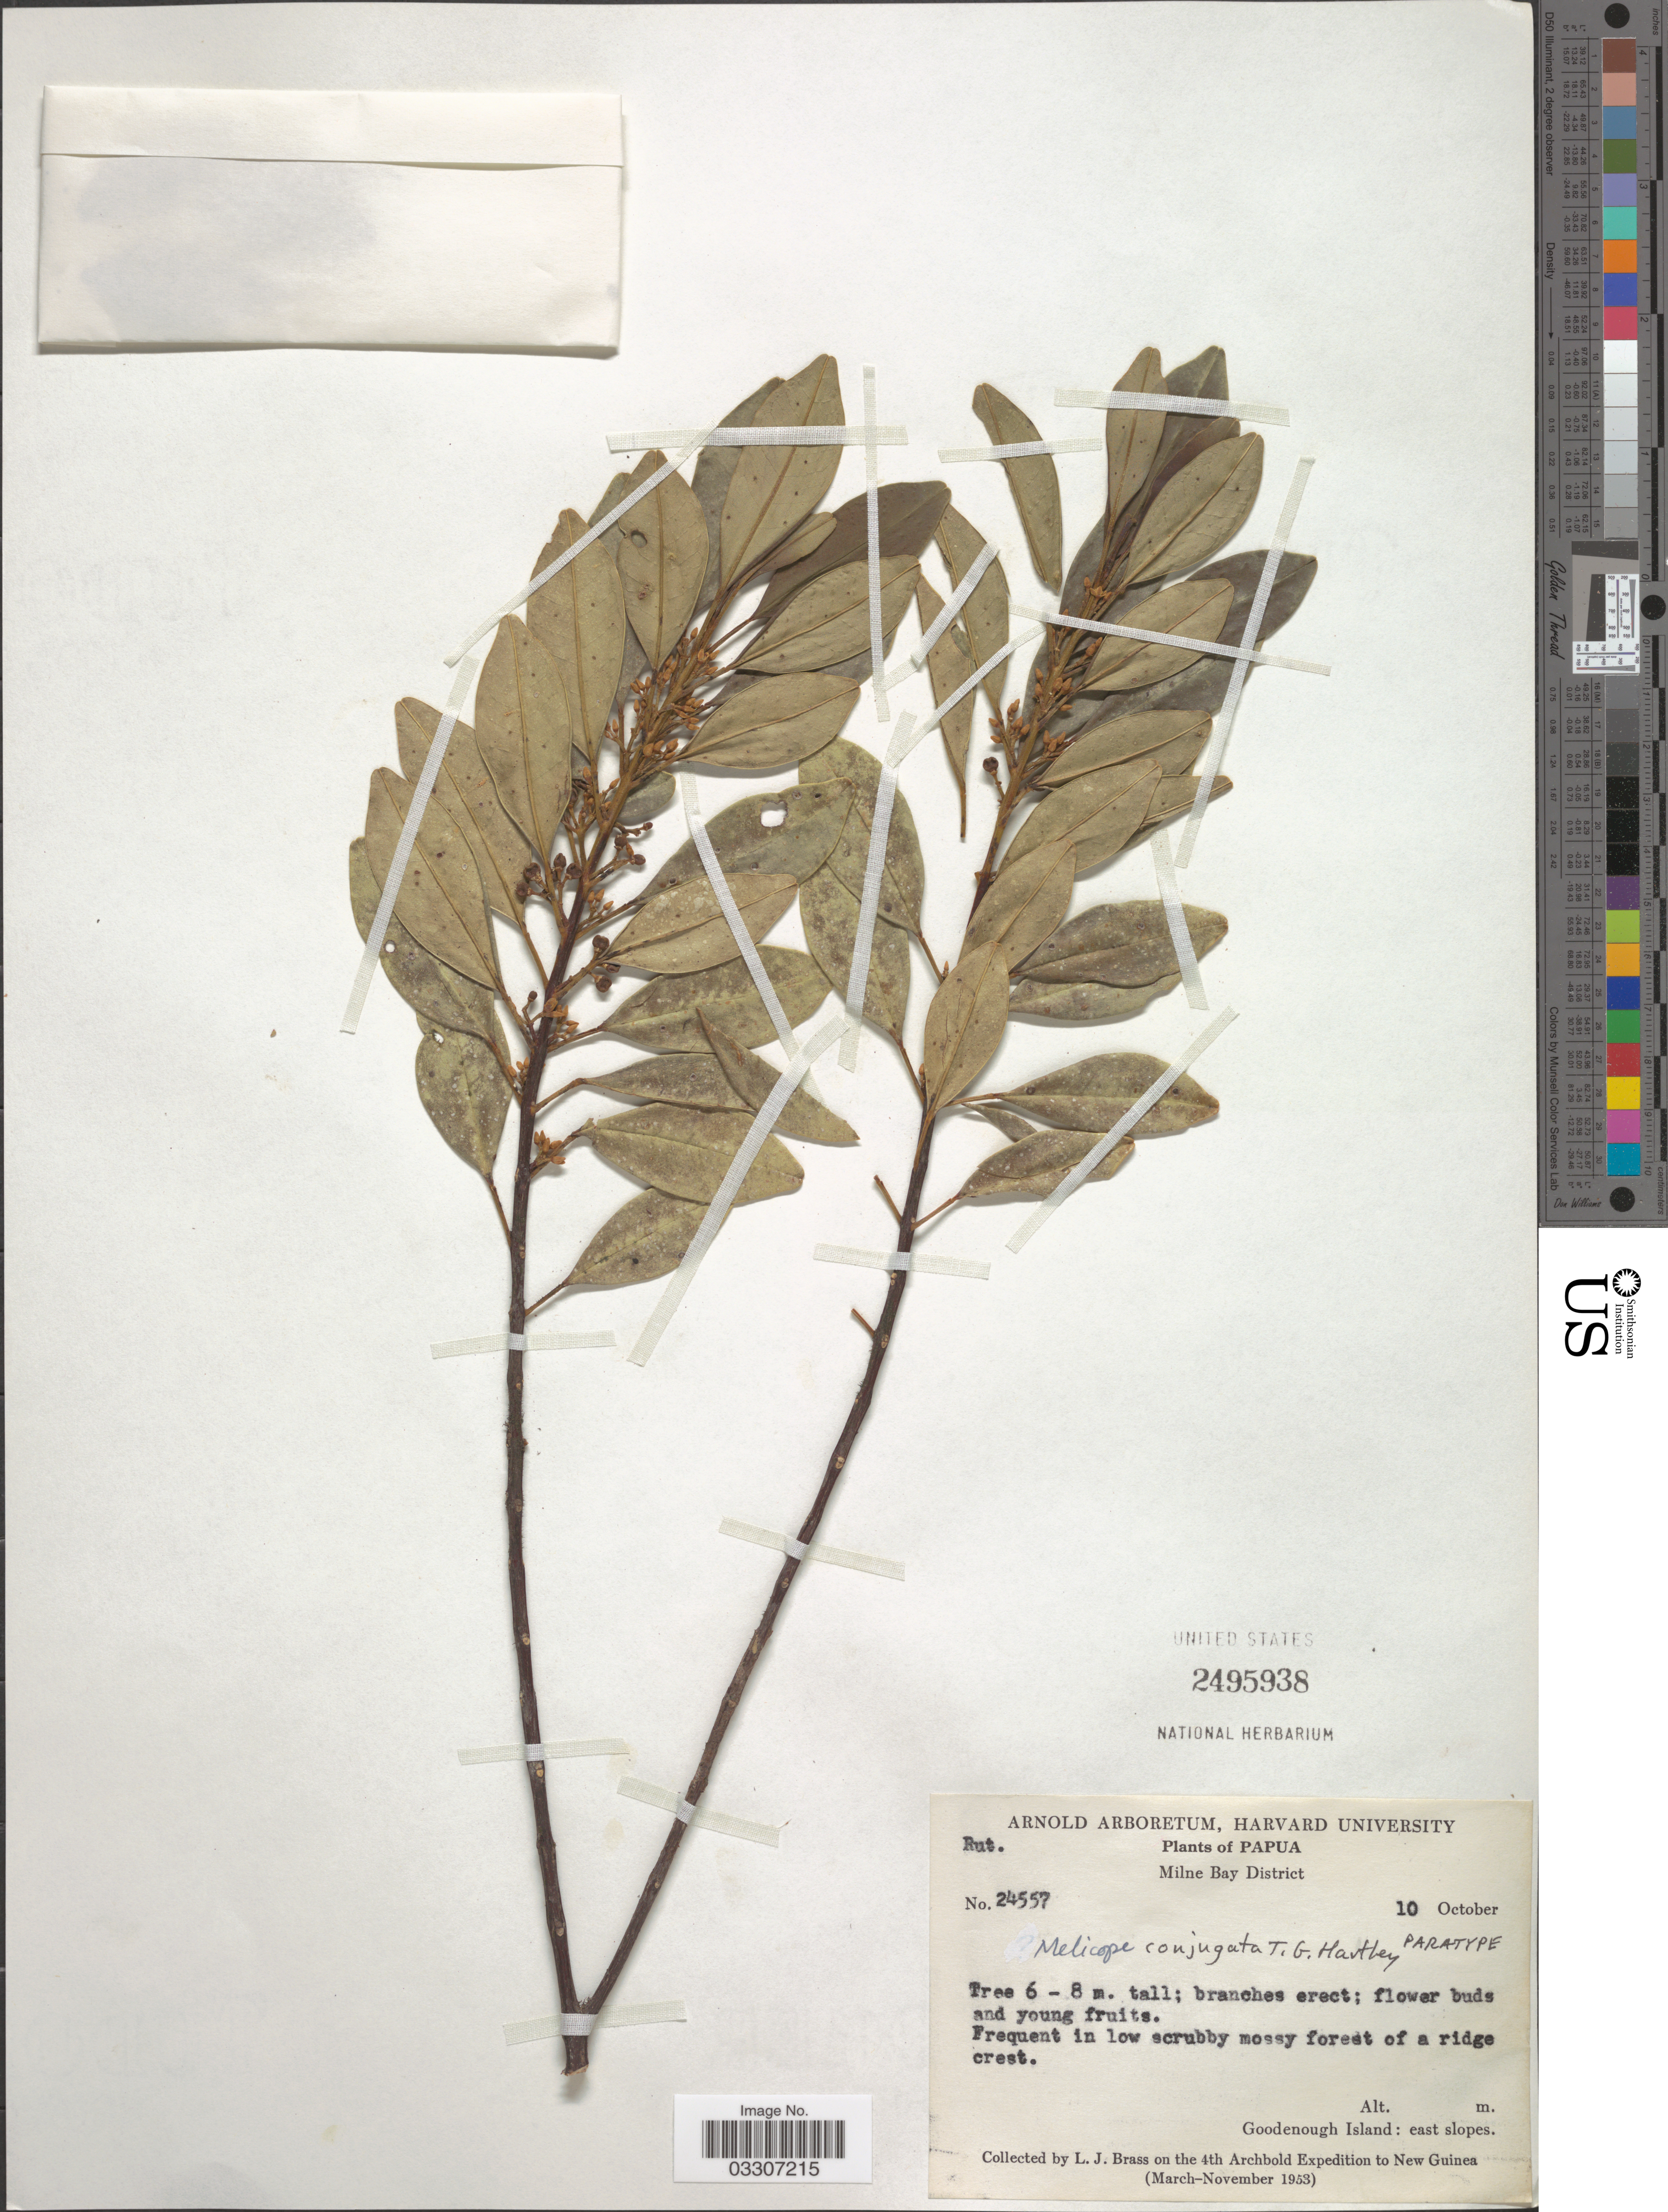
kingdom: Plantae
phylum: Tracheophyta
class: Magnoliopsida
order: Sapindales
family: Rutaceae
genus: Melicope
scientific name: Melicope conjugata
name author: T.G. Hartley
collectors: L. J. Brass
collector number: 24557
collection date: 1953-10-10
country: Papua New Guinea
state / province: Milne Bay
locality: Papua. Milne Bay District. Goodenough Island: east slopes. New Guinea.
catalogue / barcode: US 2495938